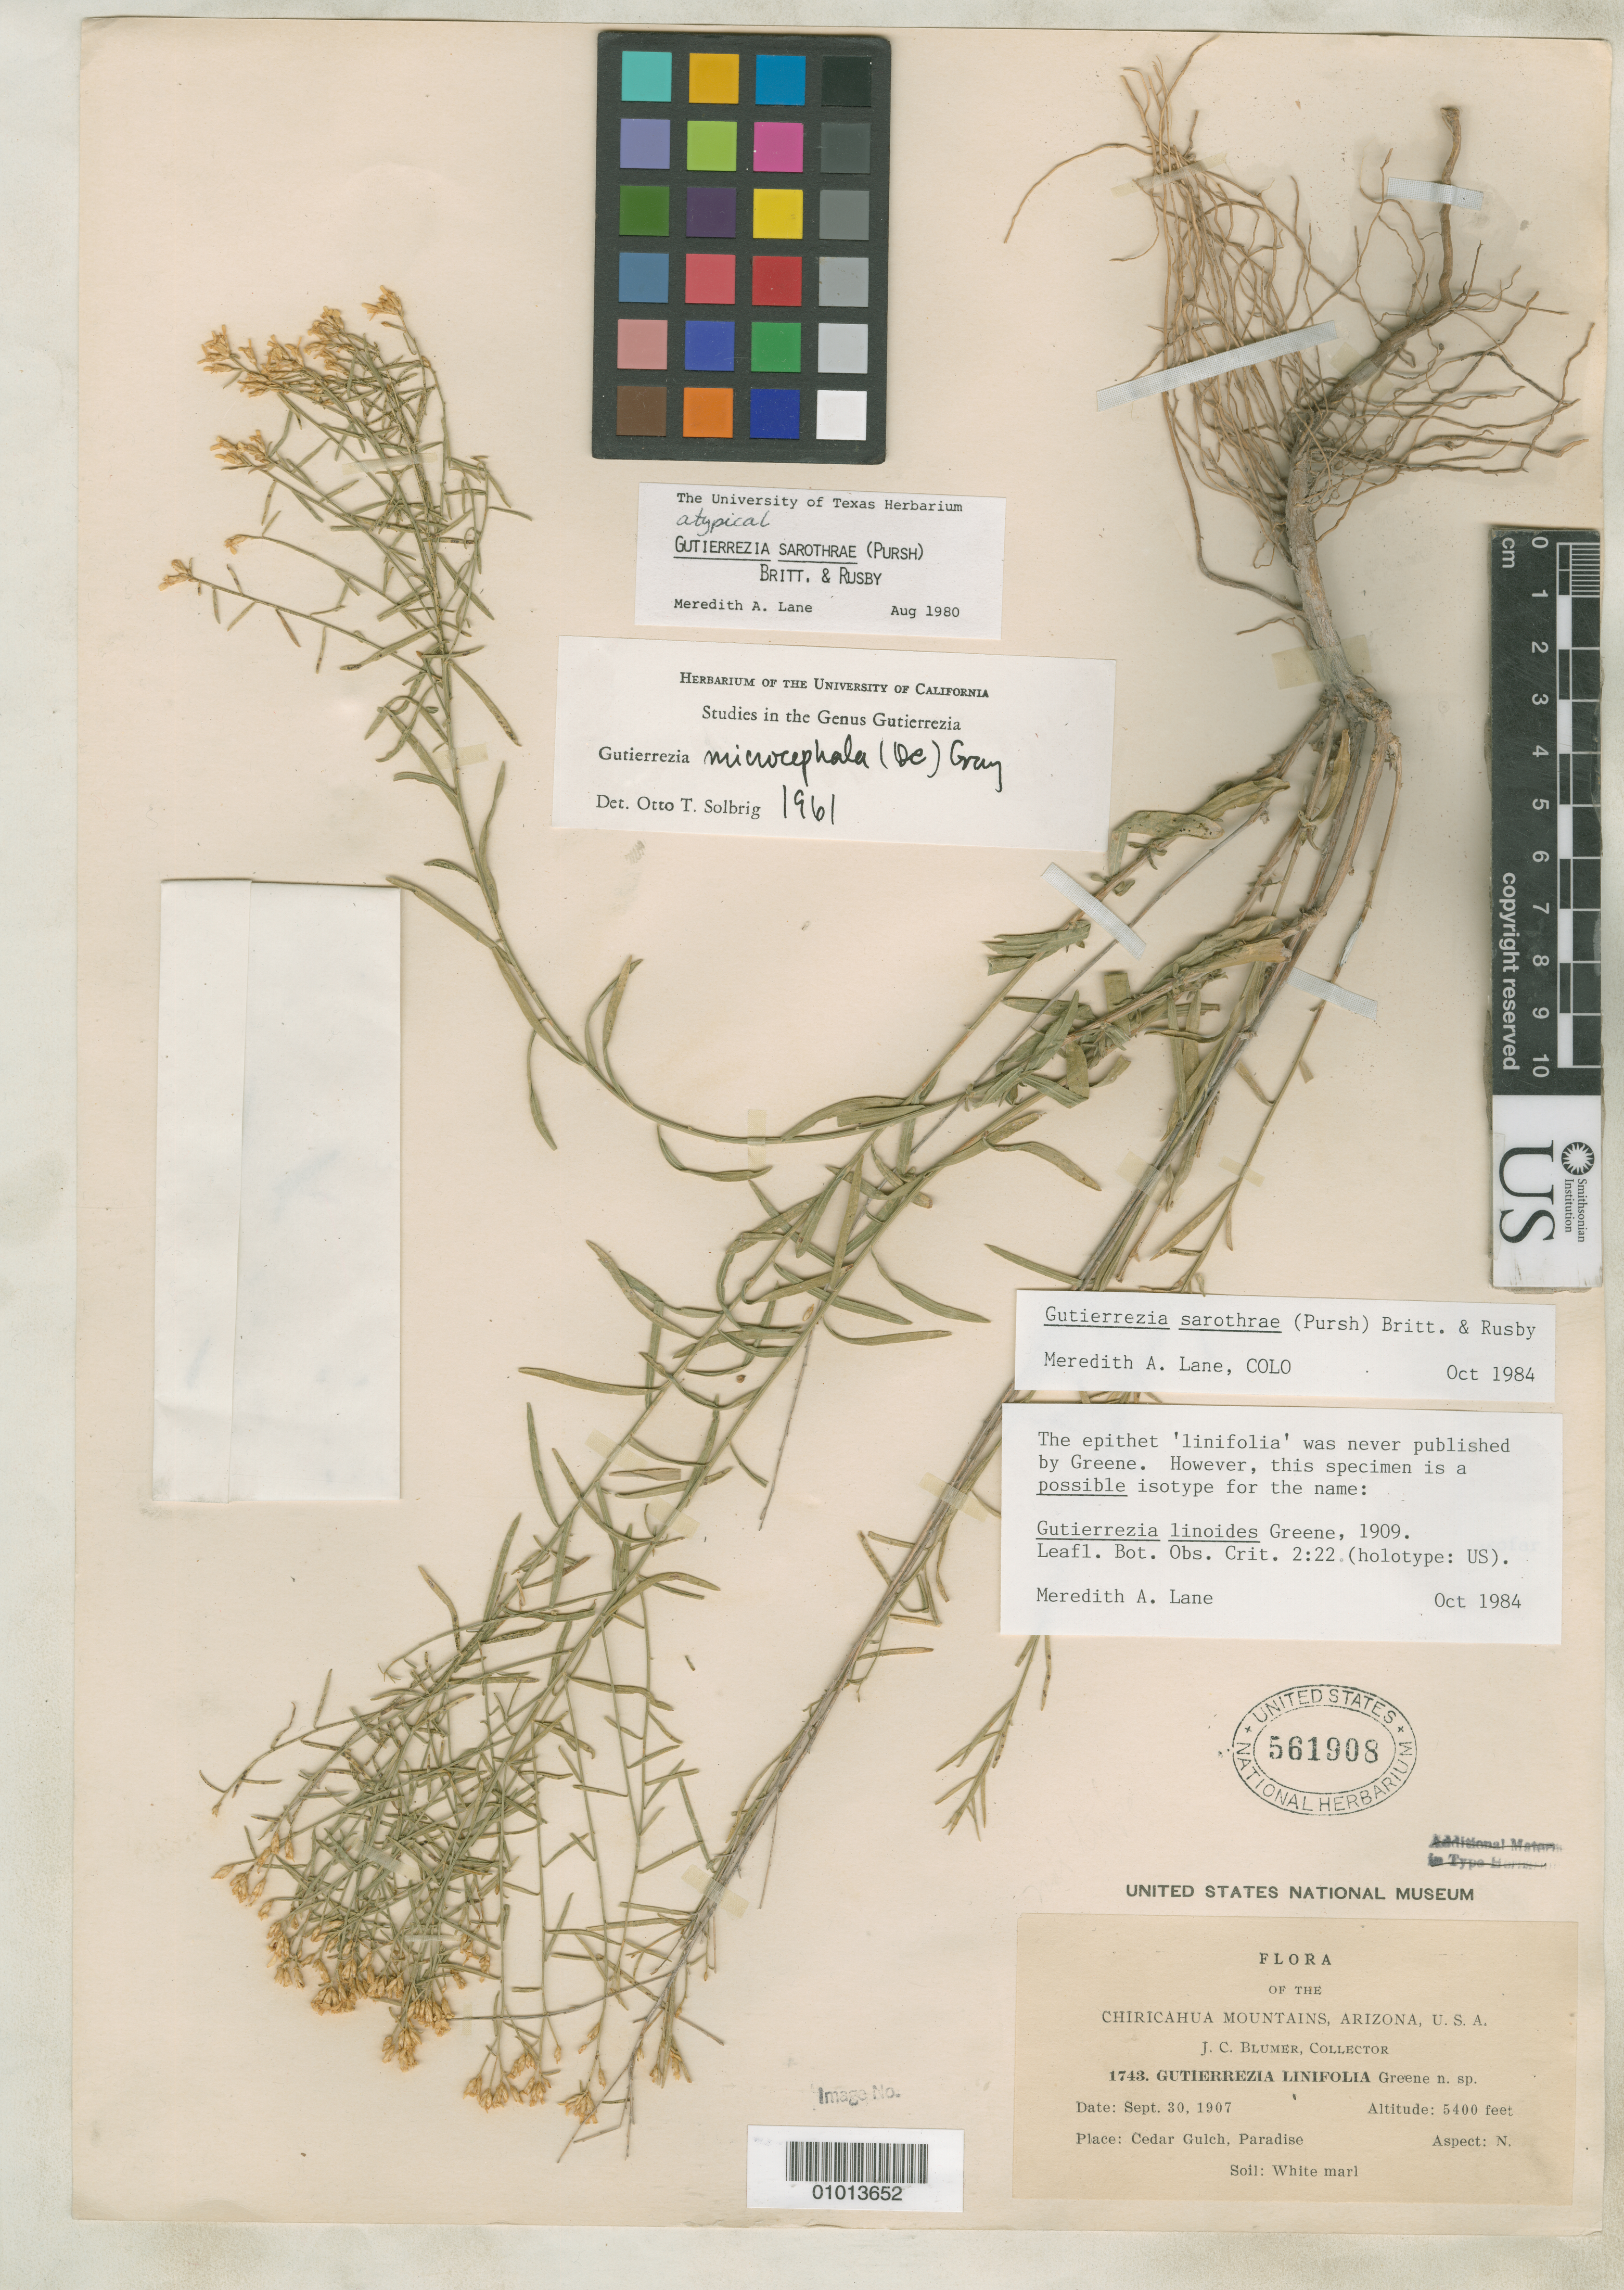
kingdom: Plantae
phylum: Tracheophyta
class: Magnoliopsida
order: Asterales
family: Asteraceae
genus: Gutierrezia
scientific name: Gutierrezia linoides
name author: Greene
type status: Possible Isotype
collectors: J. C. Blumer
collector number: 1743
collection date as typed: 30 Sep 1907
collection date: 1907-09-30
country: United States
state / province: Arizona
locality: Chiricahui Mts.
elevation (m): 1646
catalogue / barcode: US 561908